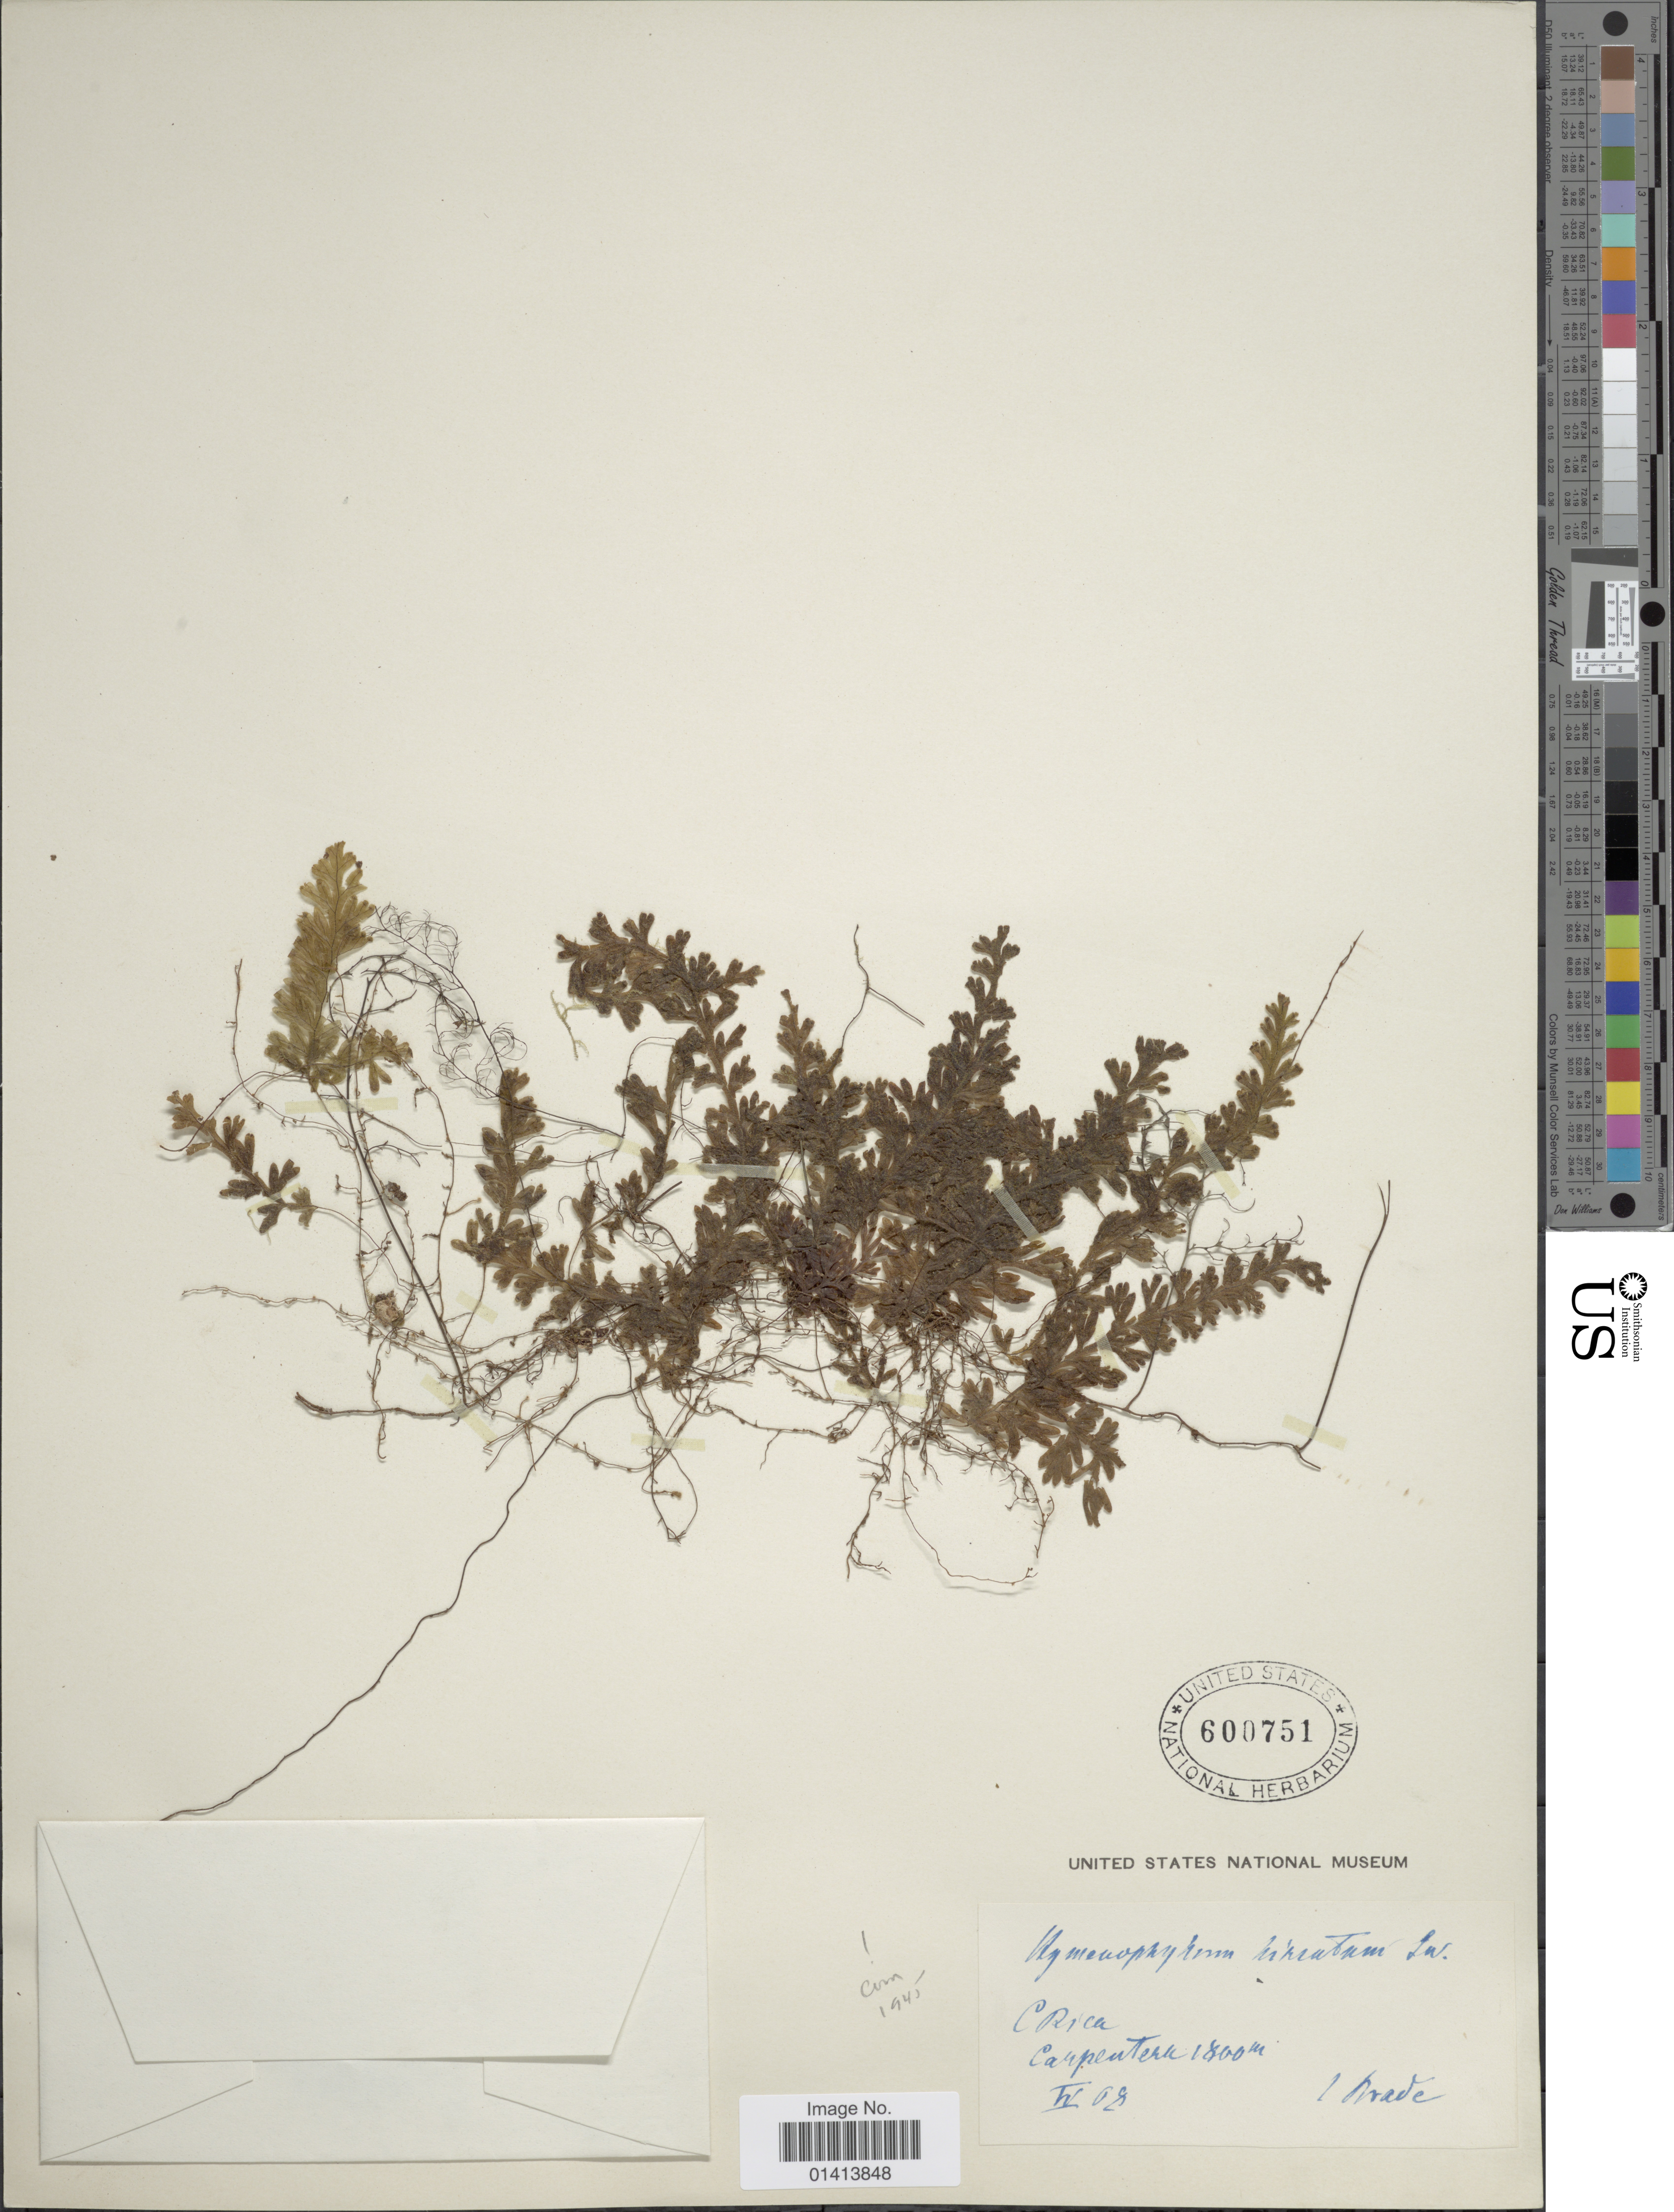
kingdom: Plantae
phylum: Tracheophyta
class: Polypodiopsida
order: Hymenophyllales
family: Hymenophyllaceae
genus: Hymenophyllum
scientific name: Hymenophyllum fragile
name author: (Hedw.) C.V. Morton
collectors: -- Brade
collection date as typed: Transcribed d/m/y: /4/8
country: Costa Rica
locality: Carpintera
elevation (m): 1800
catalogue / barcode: US 600751